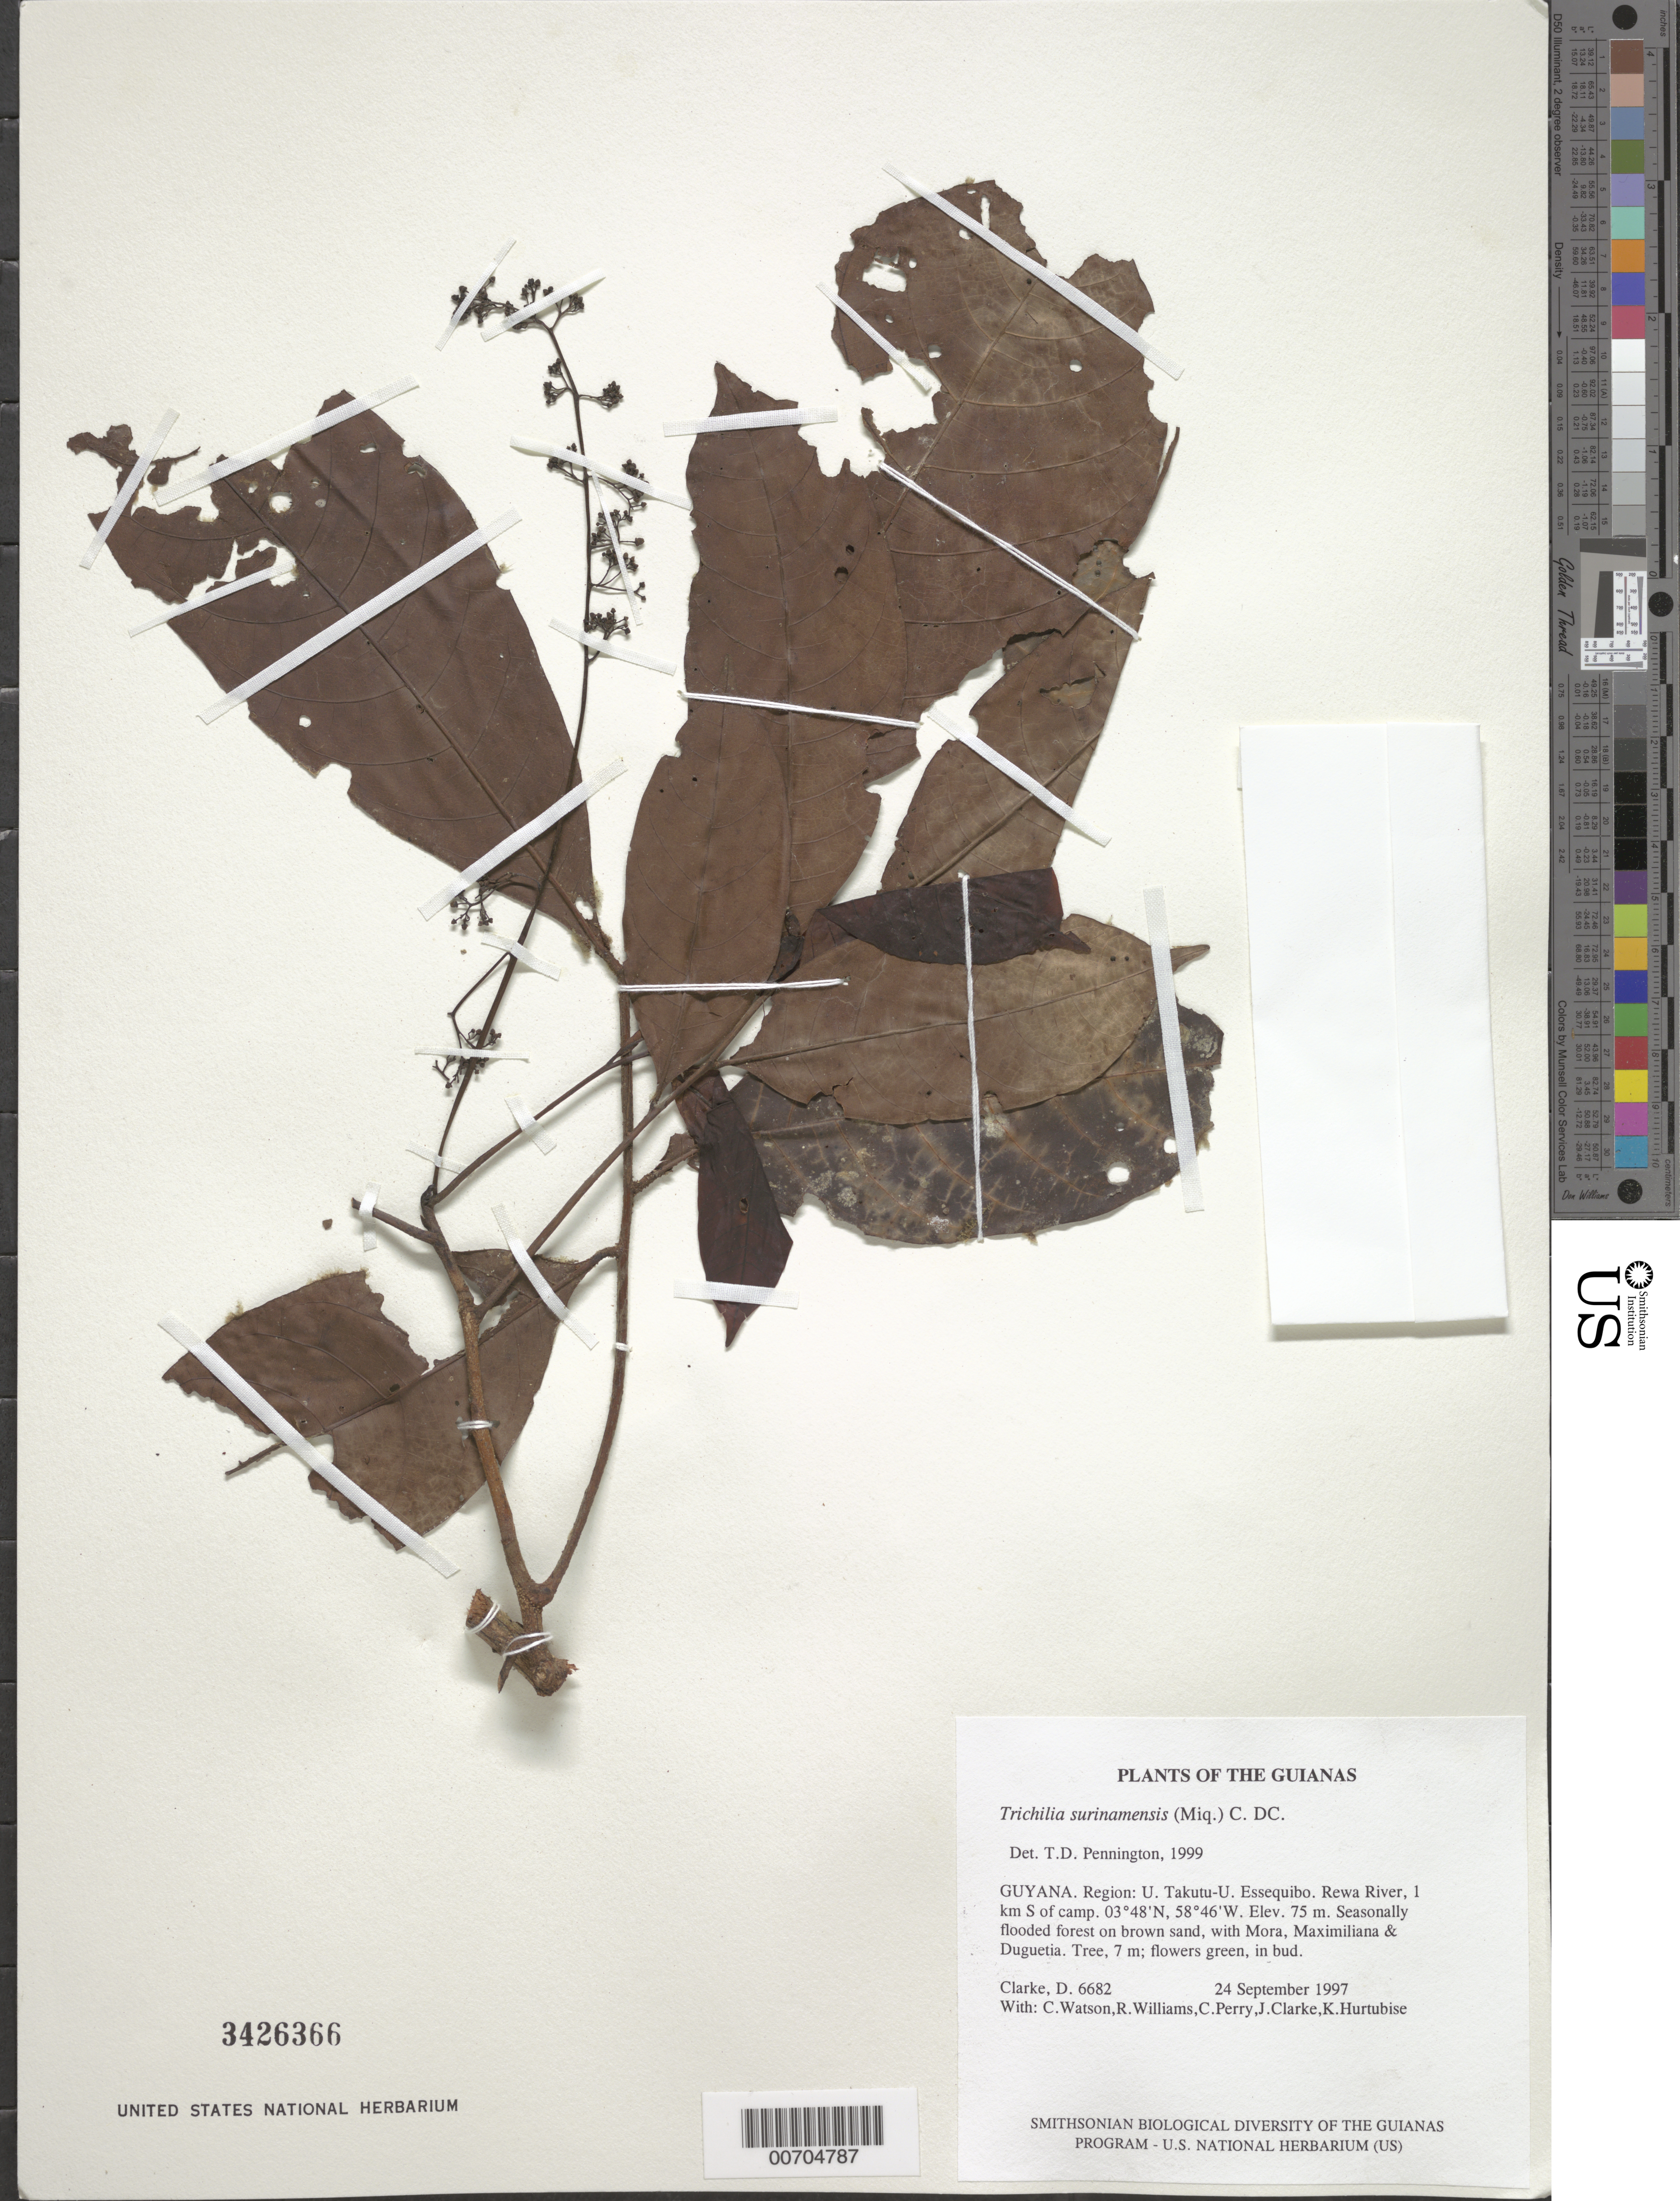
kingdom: Plantae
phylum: Tracheophyta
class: Magnoliopsida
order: Sapindales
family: Meliaceae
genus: Trichilia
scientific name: Trichilia surinamensis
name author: (Miq.) C. DC.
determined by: Pennington, T. D., (K)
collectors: H. D. Clarke, C. Watson, R. Williams, C. Perry, J. Clarke & K. Hurtubise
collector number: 6682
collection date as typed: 24 September 1997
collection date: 1997-09-24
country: Guyana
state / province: U. Takutu-U. Essequibo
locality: Rewa River, 1 km S of camp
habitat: Seasonally flooded forest on brown sand, with Mora, Maximiliana & Duguetia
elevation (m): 75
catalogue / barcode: US 3426366